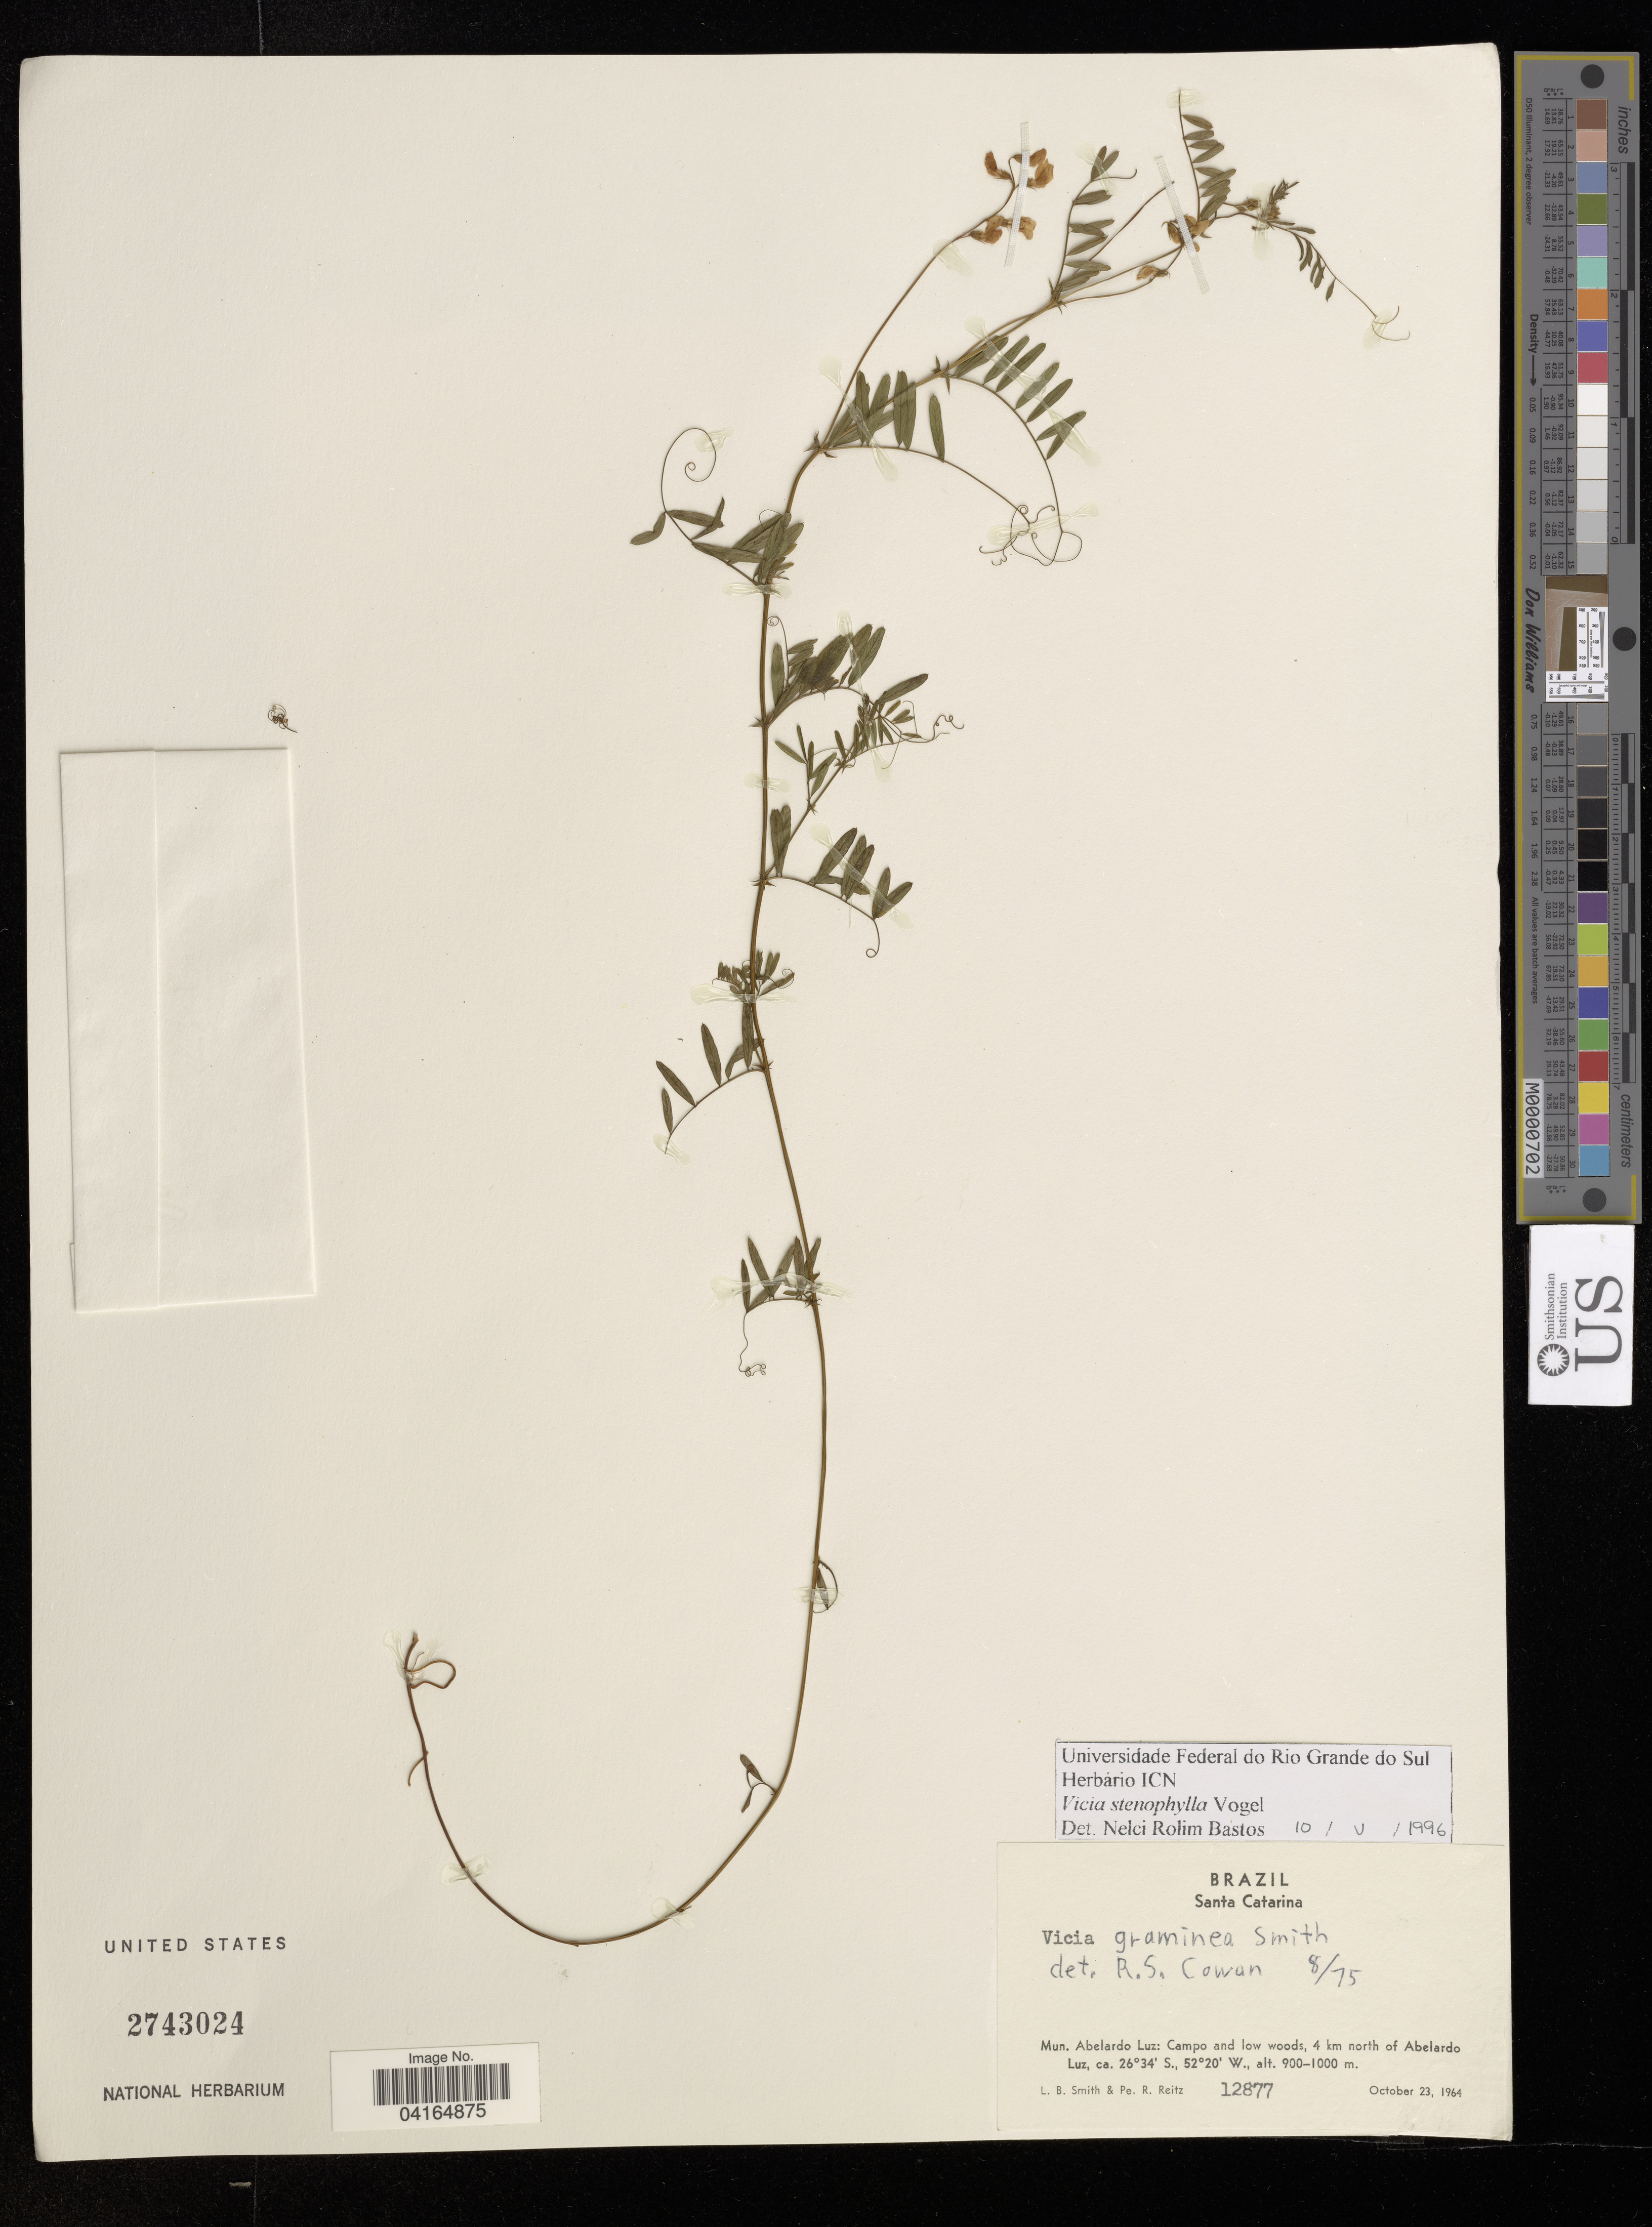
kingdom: Plantae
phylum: Tracheophyta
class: Magnoliopsida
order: Fabales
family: Fabaceae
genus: Vicia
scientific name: Vicia stenophylla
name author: Vogel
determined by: Hechenleitner, Paulina, RBG Edinburgh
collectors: L. Smith & P. Reitz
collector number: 12877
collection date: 1964-10-23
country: Brazil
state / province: Santa Catarina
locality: Mun. Abelardo Luz: Campo and low woods, 4 km north of Abelardo Luz.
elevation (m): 900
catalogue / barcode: US 2743024